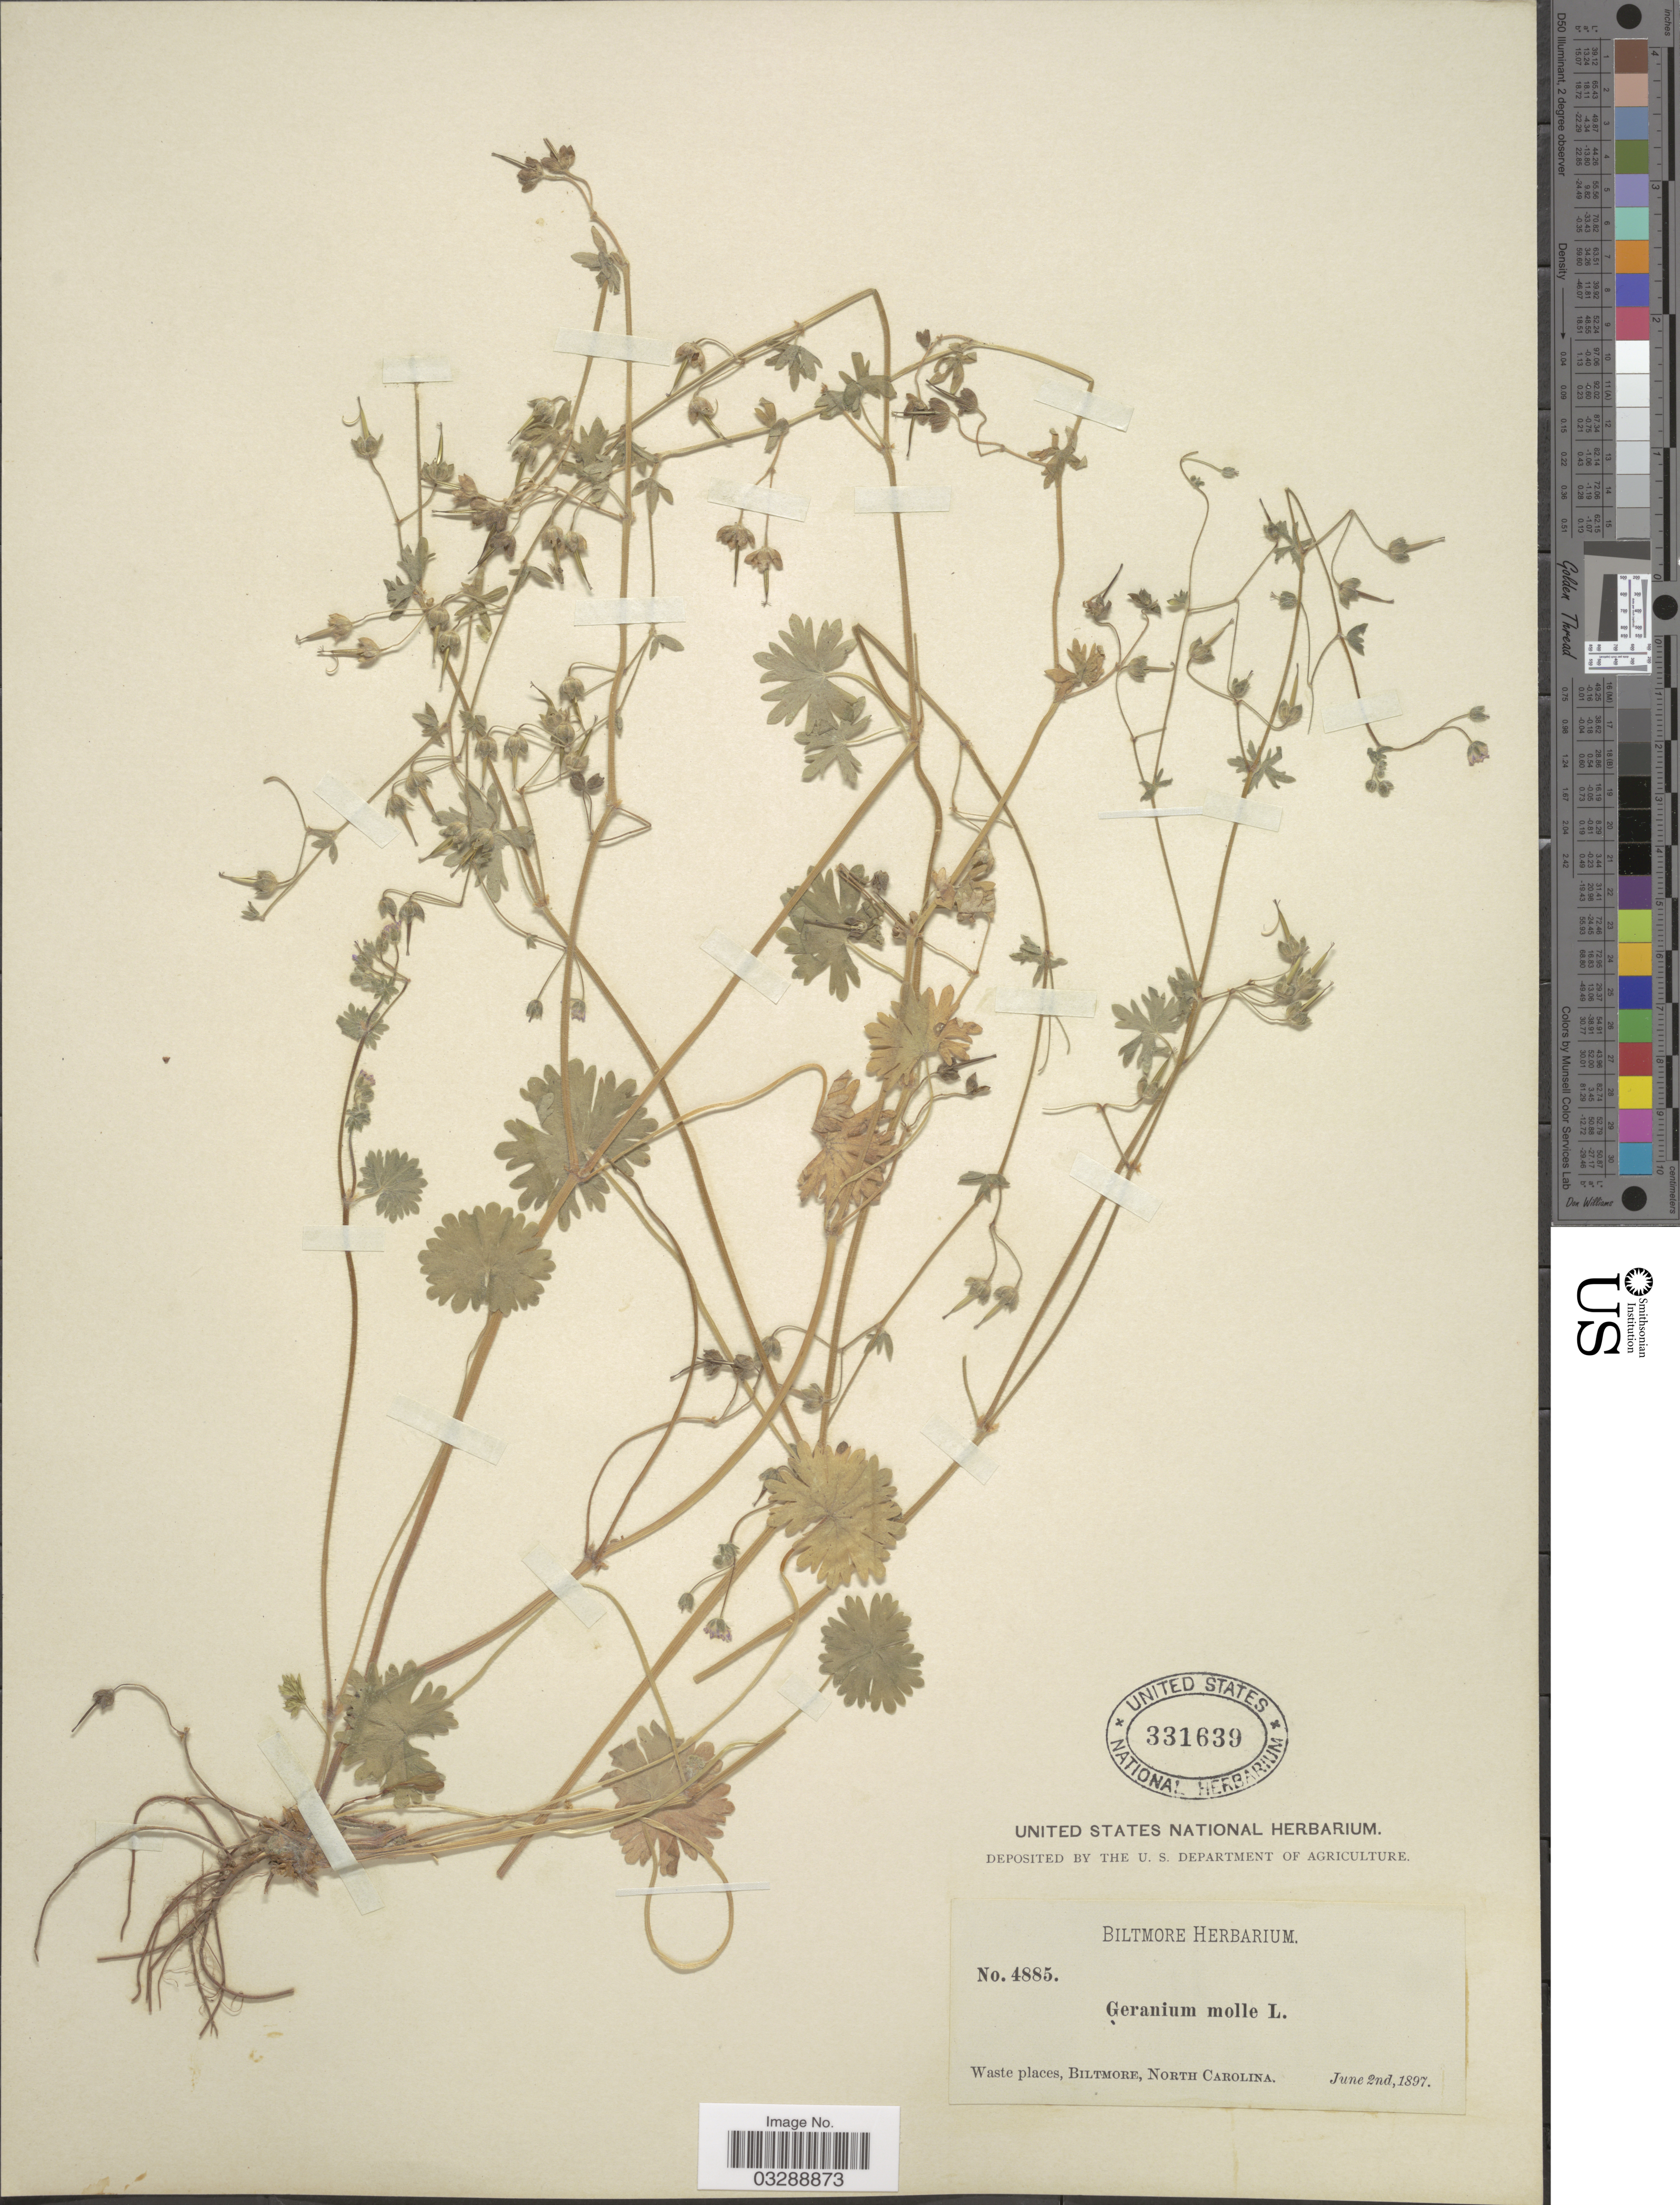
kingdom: Plantae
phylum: Tracheophyta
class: Magnoliopsida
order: Geraniales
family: Geraniaceae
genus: Geranium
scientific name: Geranium molle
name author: L.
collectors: ex herb. Biltmore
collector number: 4885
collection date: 1897-06-02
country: United States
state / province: North Carolina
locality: Biltmore.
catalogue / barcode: US 331639